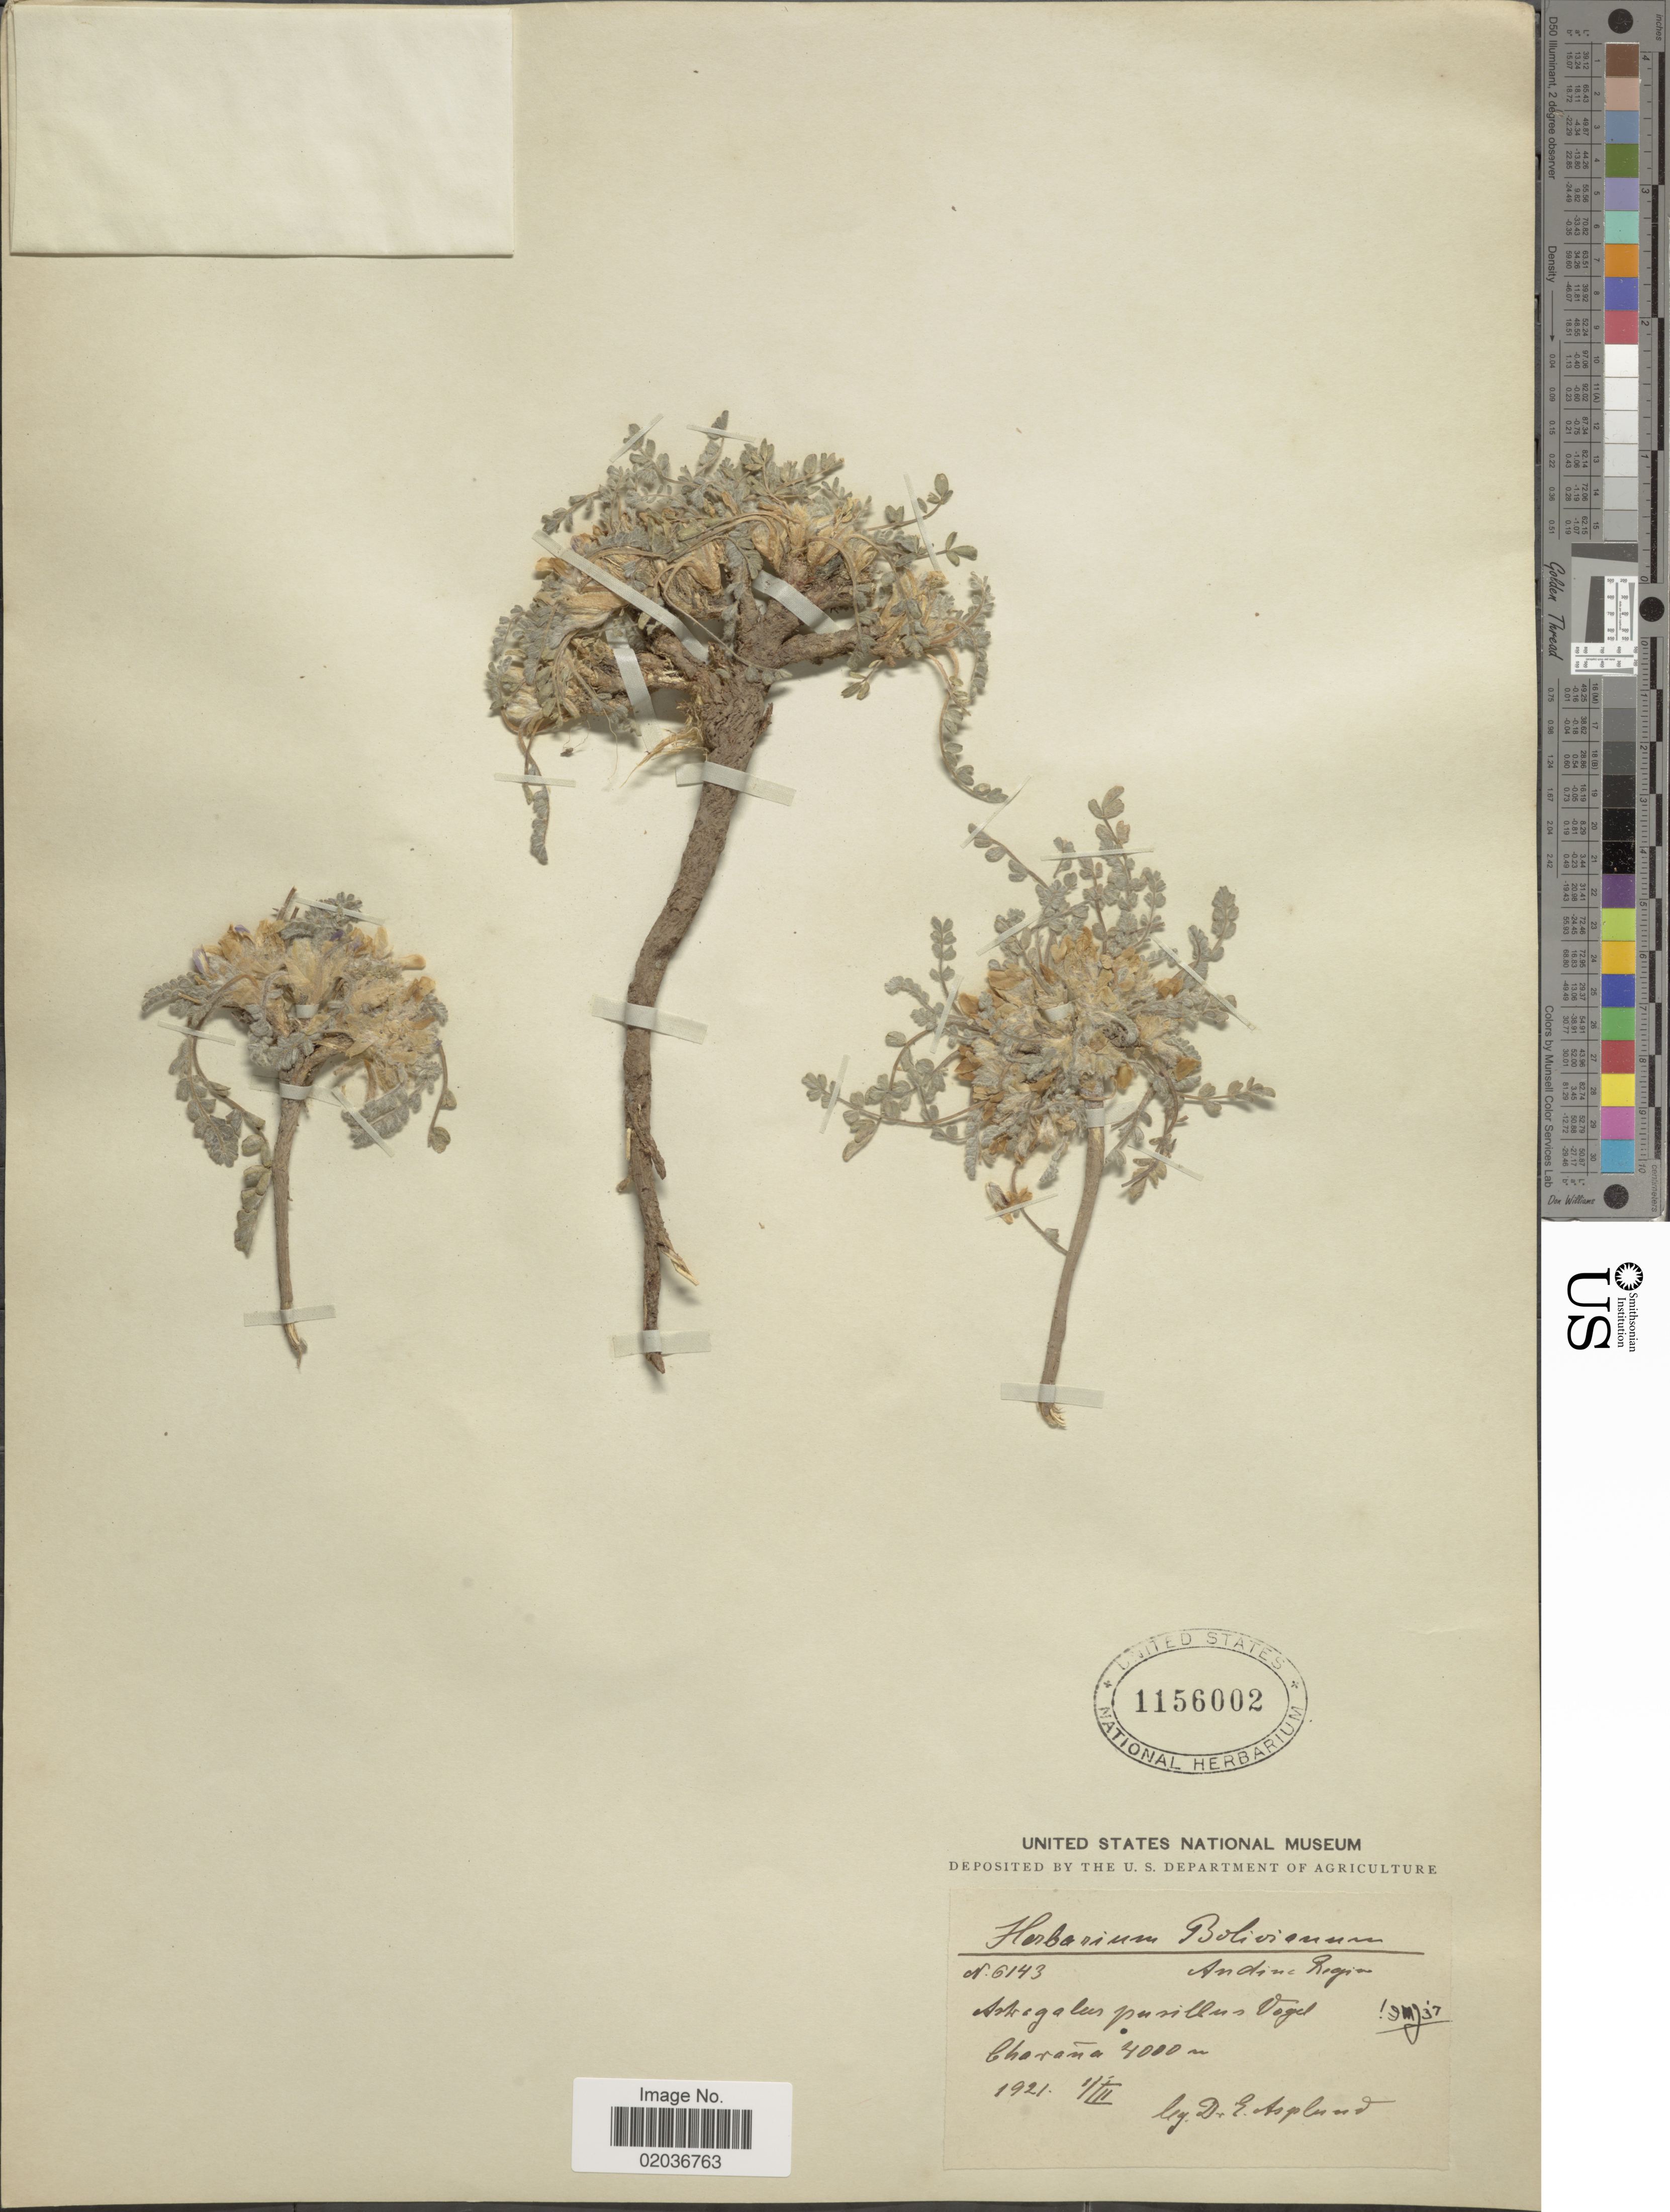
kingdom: Plantae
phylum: Tracheophyta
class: Magnoliopsida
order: Fabales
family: Fabaceae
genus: Astragalus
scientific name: Astragalus pusillus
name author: Vogel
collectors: E. Asplund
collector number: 6143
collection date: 1921-03-01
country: Bolivia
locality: Andine Region, Charaña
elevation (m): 4000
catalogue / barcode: US 1156002